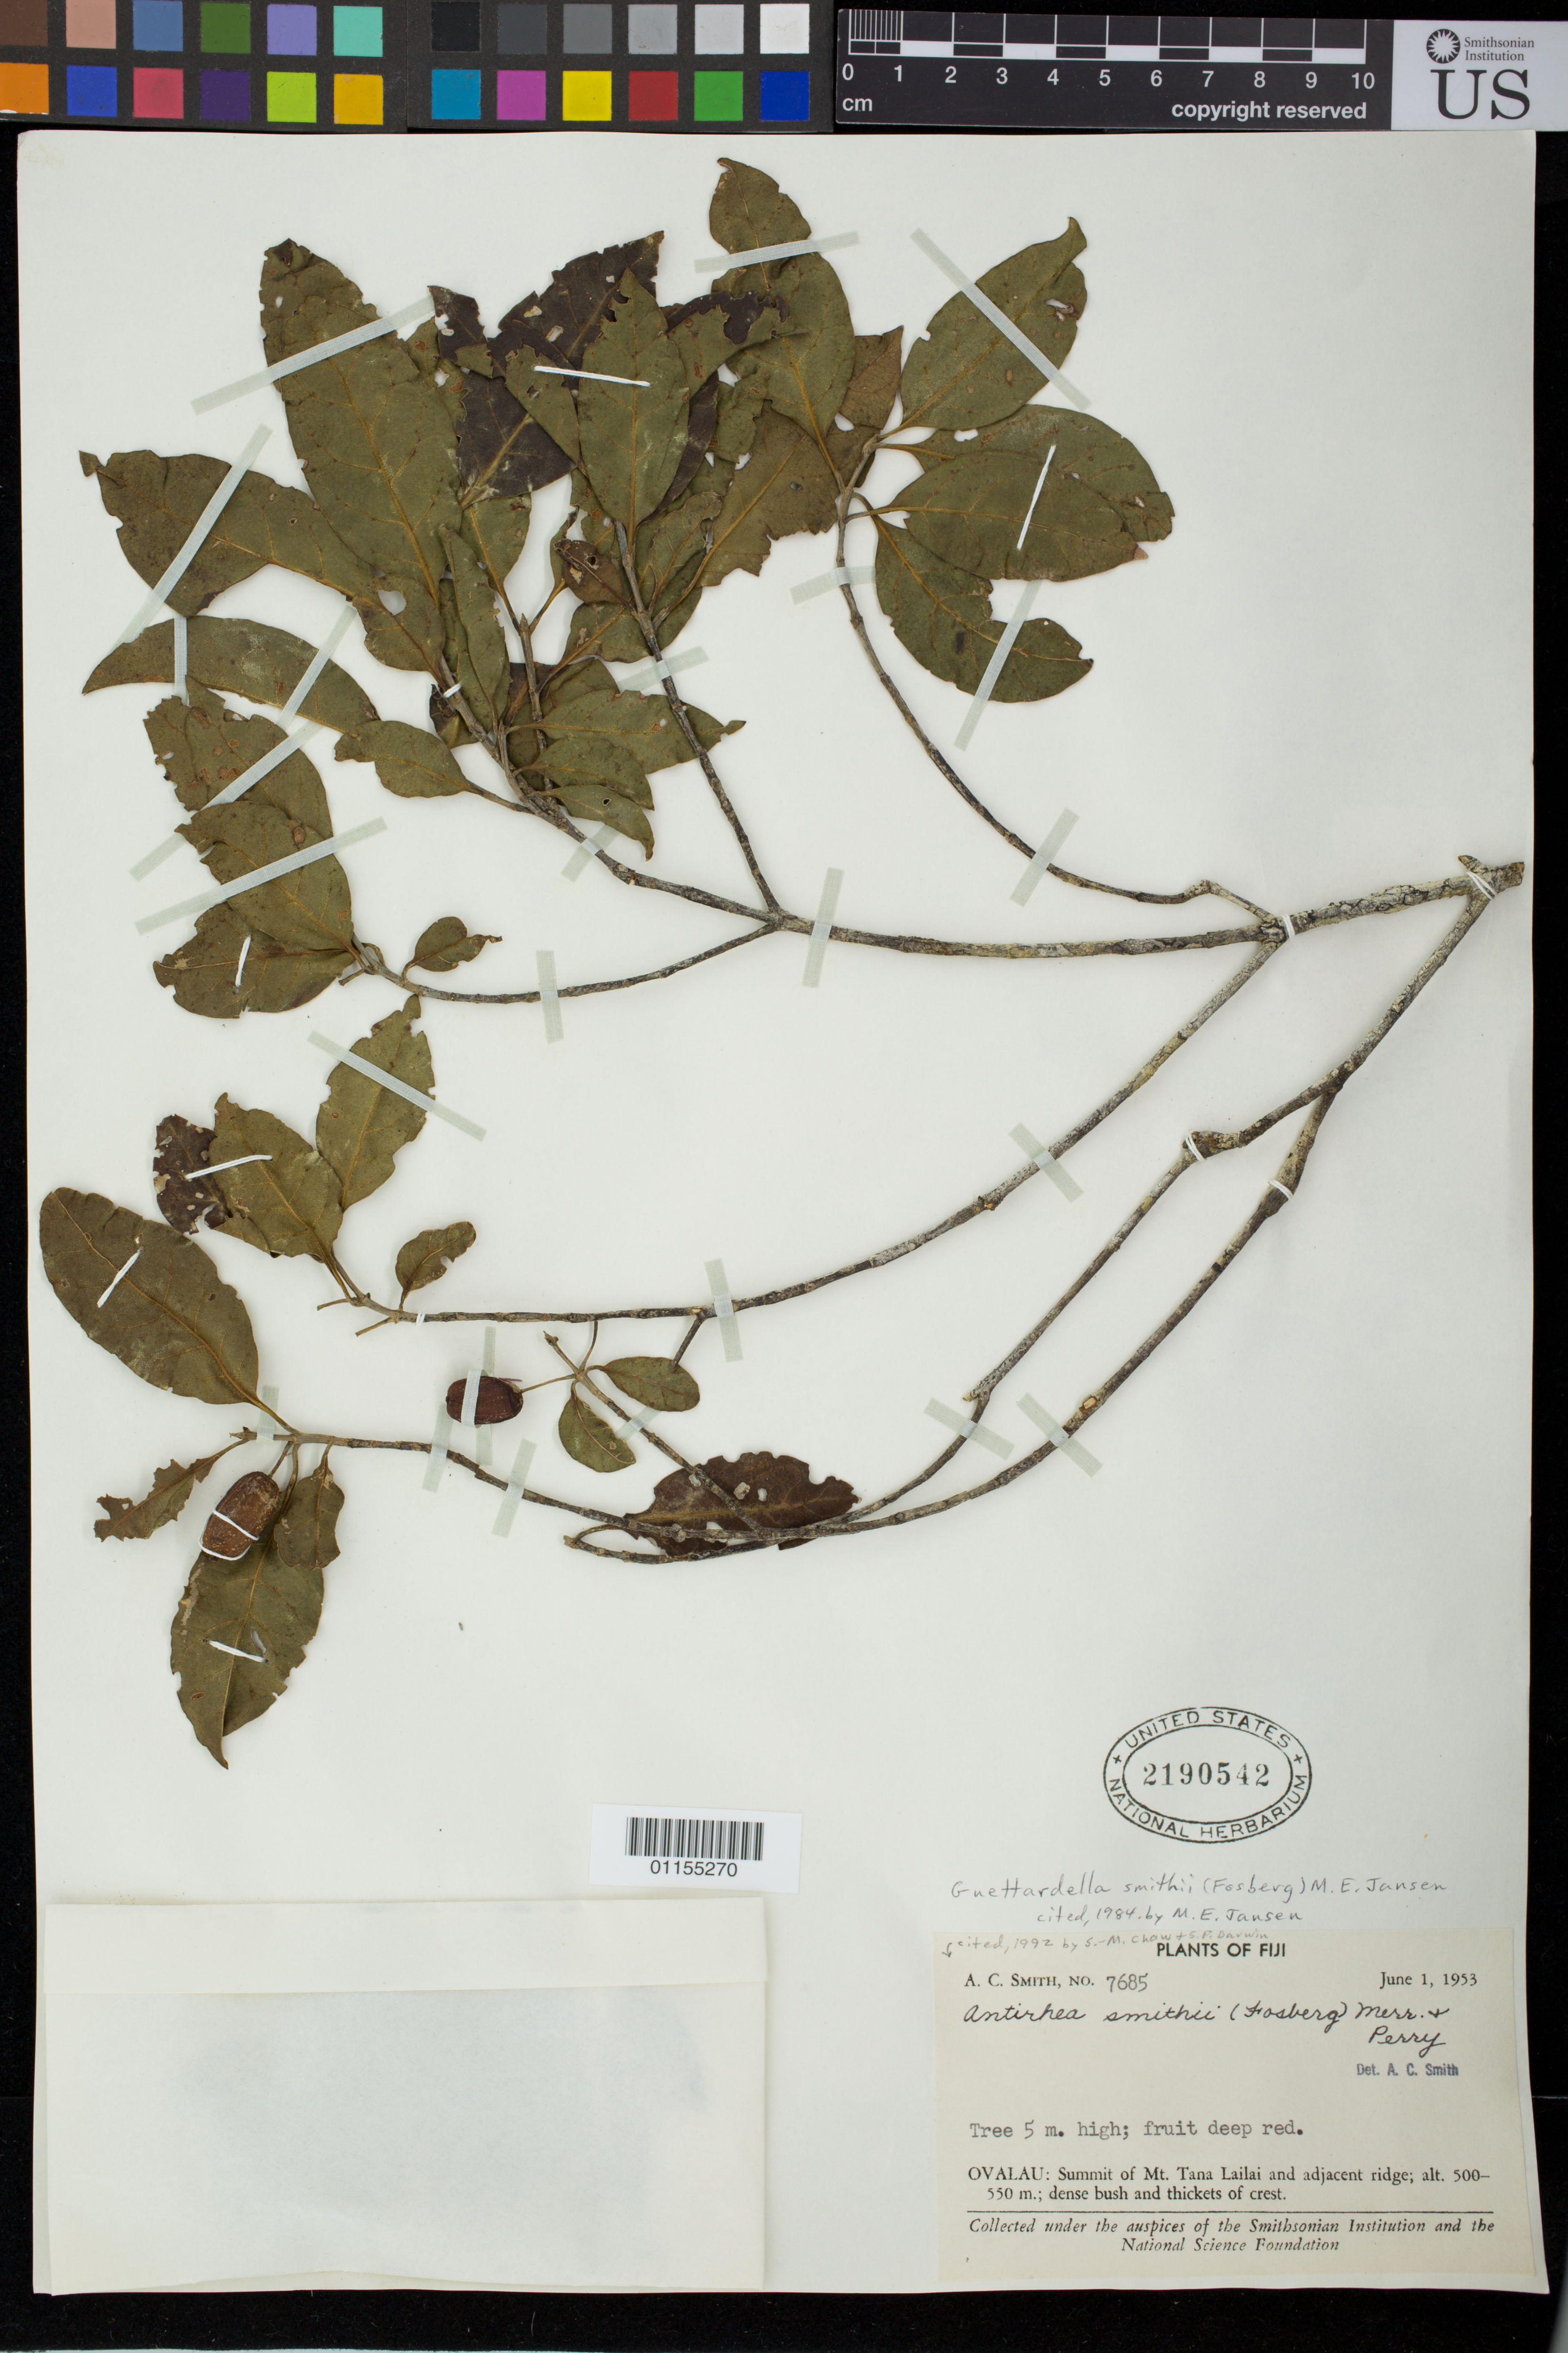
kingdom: Plantae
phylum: Tracheophyta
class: Magnoliopsida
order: Gentianales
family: Rubiaceae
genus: Antirhea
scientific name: Antirhea smithii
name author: (Fosberg) Merr. & L.M. Perry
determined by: Strong, Mark T., (BOT), Smithsonian Institution - National Museum of Natural History (UNITED STATES)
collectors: A. C. Smith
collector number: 7685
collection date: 1953-06-01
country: Fiji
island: Ovalau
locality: Summit of Mt. Tana Lailai and adjacent ridge, Ovalau, Fiji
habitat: Dense bush and thickets of crest.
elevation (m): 500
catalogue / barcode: US 2190542